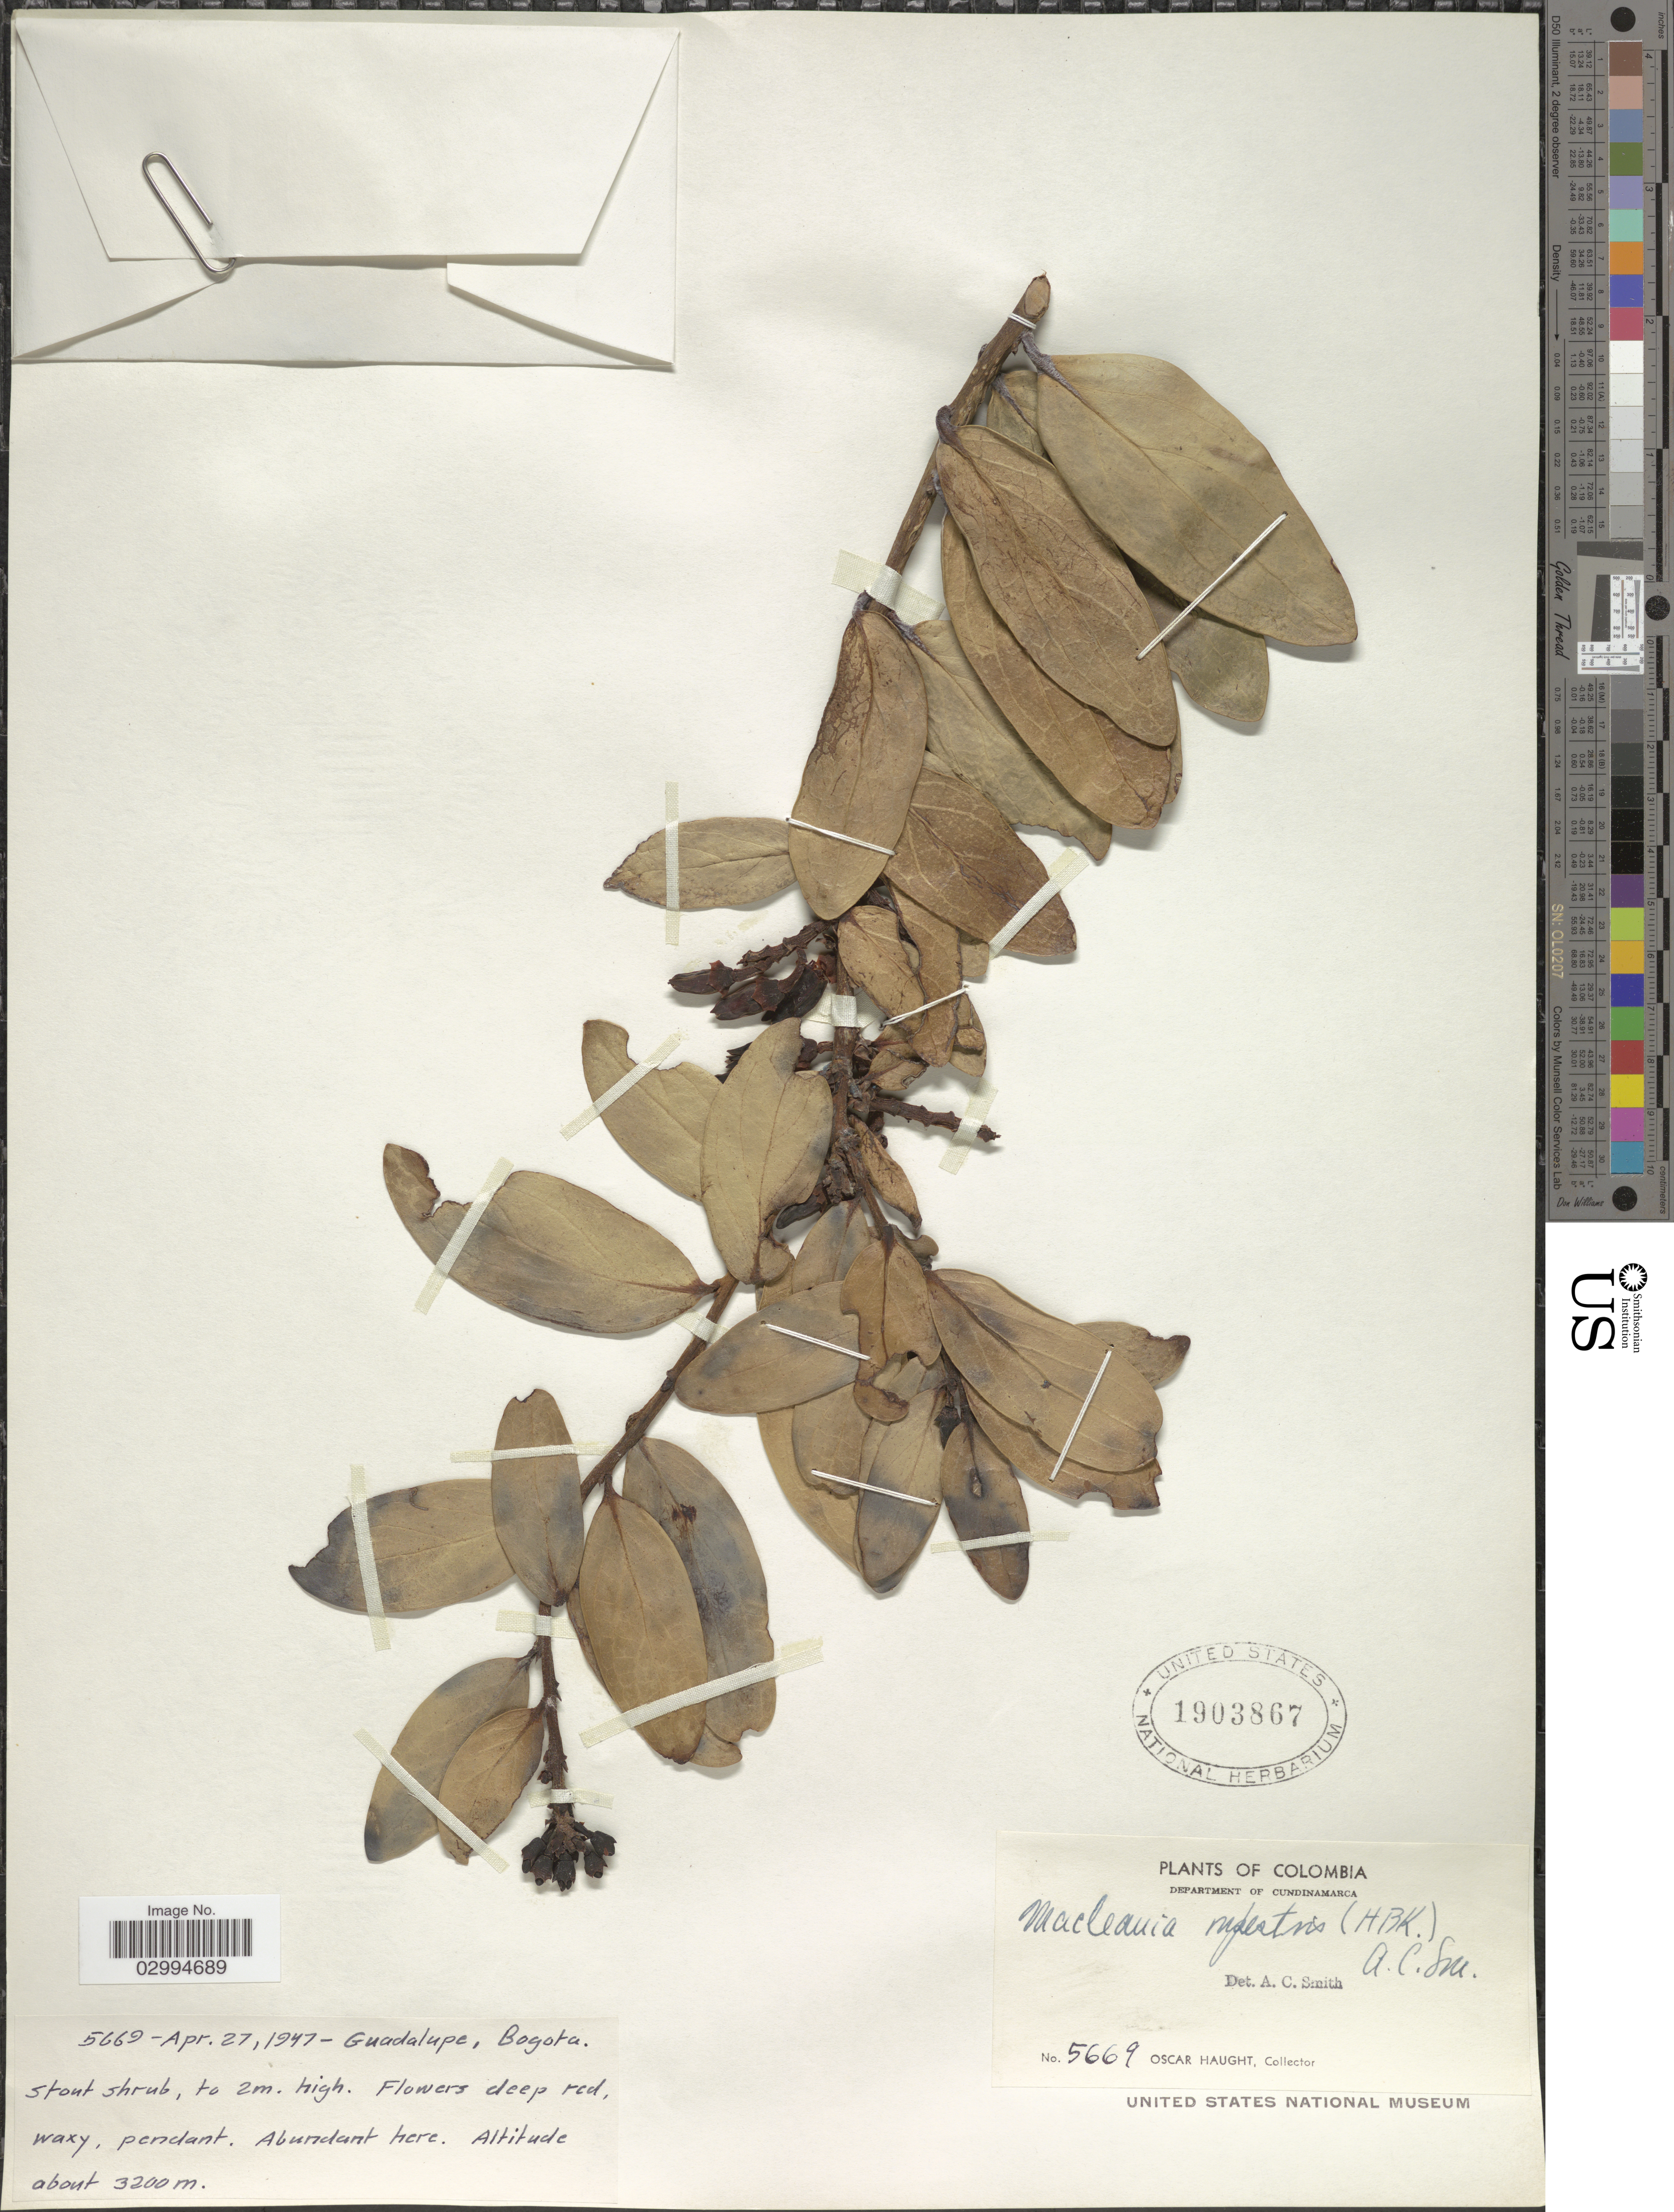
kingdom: Plantae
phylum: Tracheophyta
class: Magnoliopsida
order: Ericales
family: Ericaceae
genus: Macleania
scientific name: Macleania rupestris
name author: (Kunth) A.C. Sm.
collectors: O. L. Haught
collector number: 5669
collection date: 1947-04-27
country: Colombia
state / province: Cundinamarca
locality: Department of Cundinamarca. Guadalupe.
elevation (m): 3200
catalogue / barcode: US 1903867